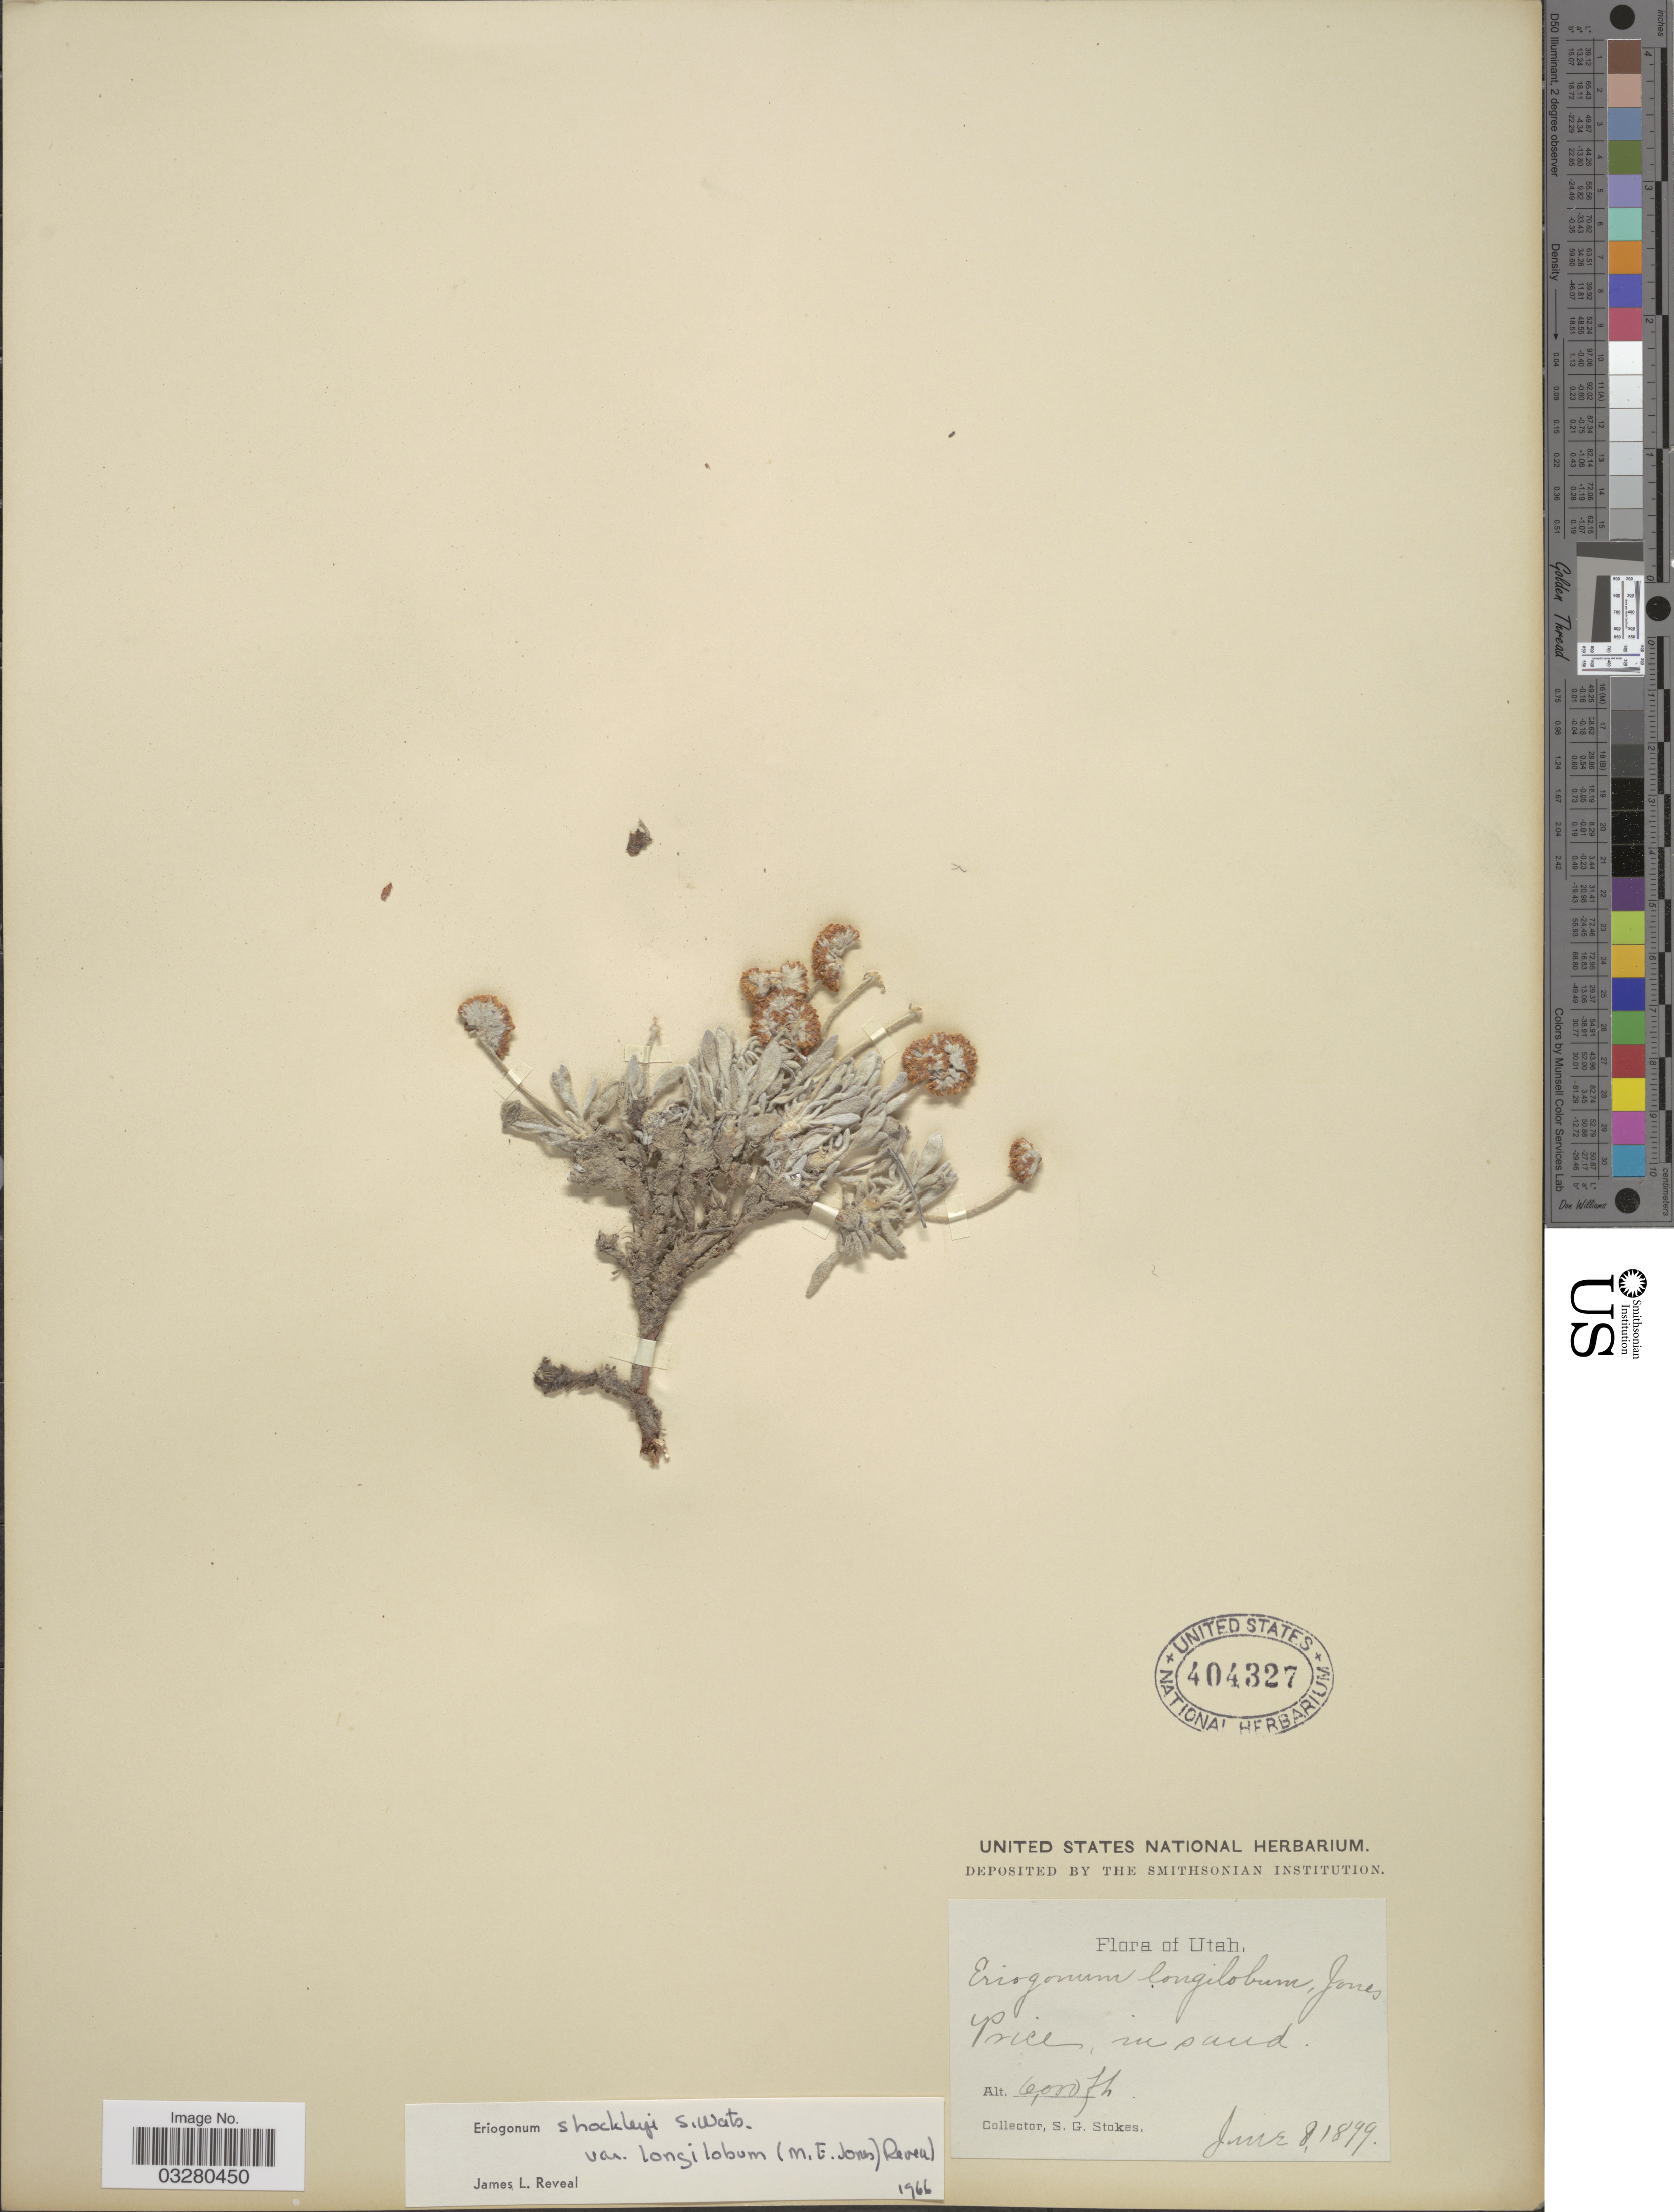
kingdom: Plantae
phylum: Tracheophyta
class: Magnoliopsida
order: Caryophyllales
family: Polygonaceae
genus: Eriogonum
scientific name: Eriogonum shockleyi var. longilobum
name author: (M.E. Jones) Reveal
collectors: S. G. Stokes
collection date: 1899-06-08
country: United States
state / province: Utah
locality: Price, in sand.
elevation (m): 1829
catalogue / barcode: US 404327